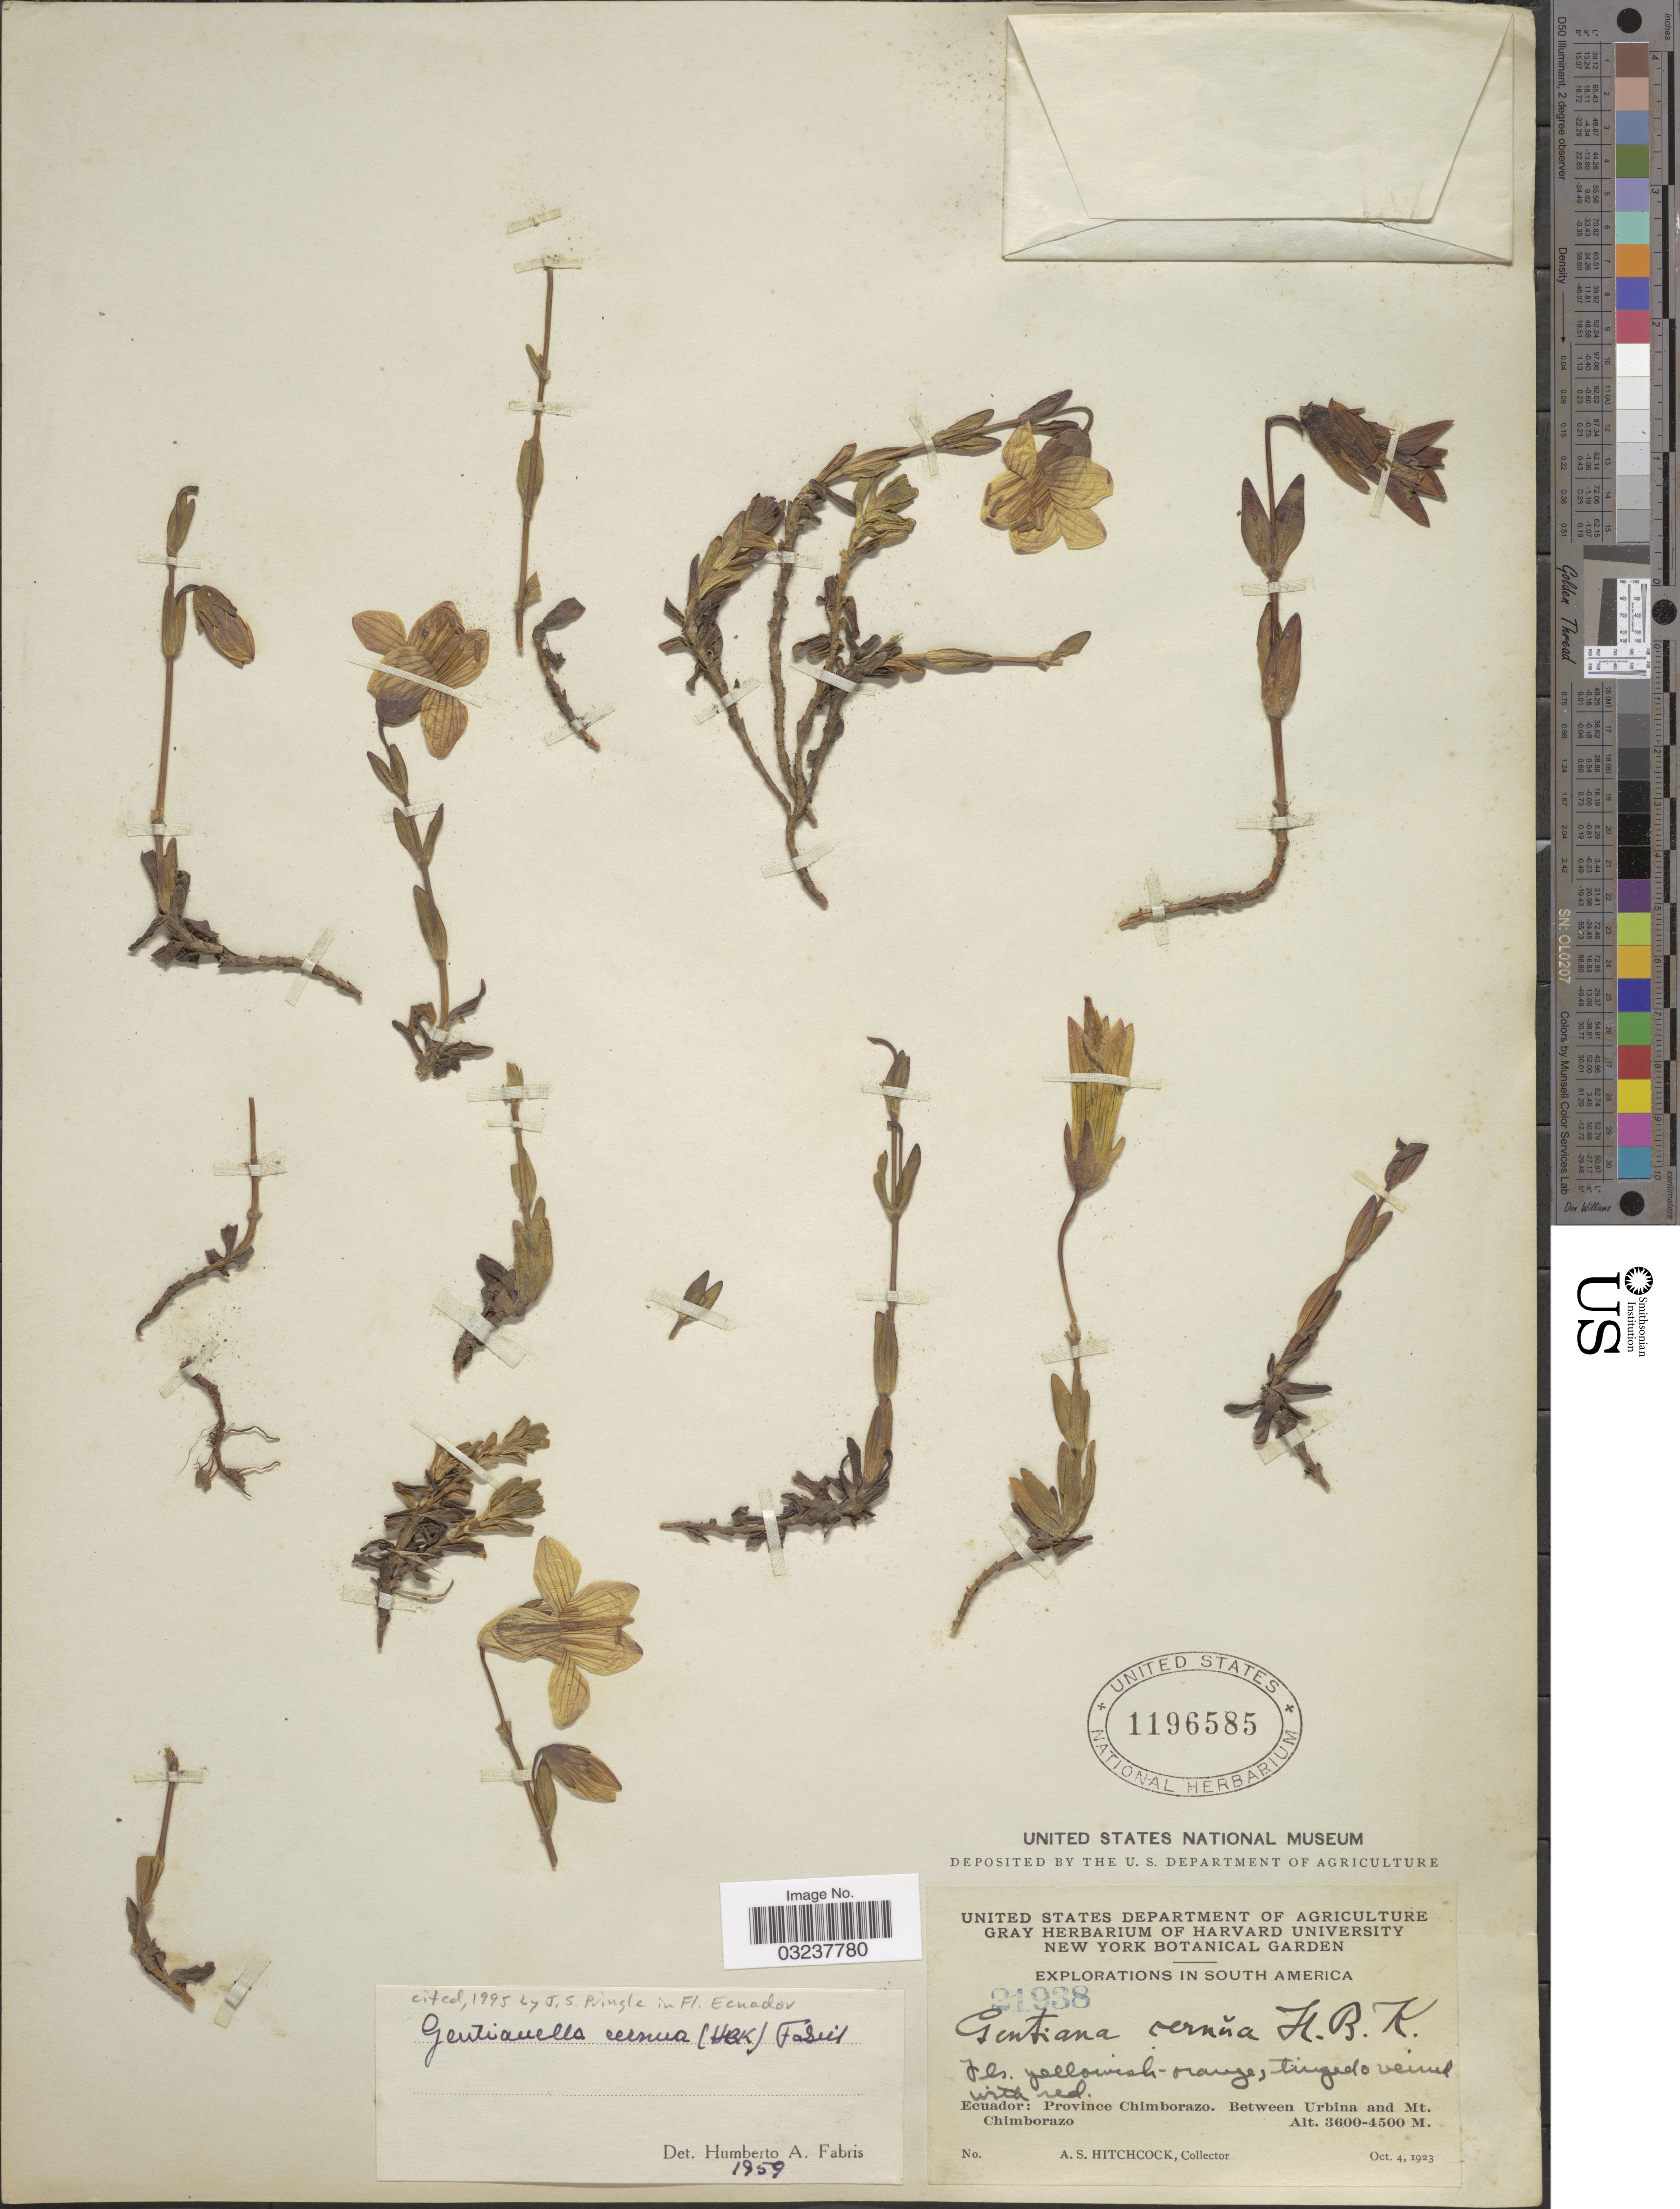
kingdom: Plantae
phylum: Tracheophyta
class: Magnoliopsida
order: Gentianales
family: Gentianaceae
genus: Gentianella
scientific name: Gentianella cernua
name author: (Kunth) Fabris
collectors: A. S. Hitchcock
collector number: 21938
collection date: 1923-10-04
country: Ecuador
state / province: Chimborazo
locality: Between Urbina and Mt. Chimborazo.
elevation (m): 3600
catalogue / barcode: US 1196585